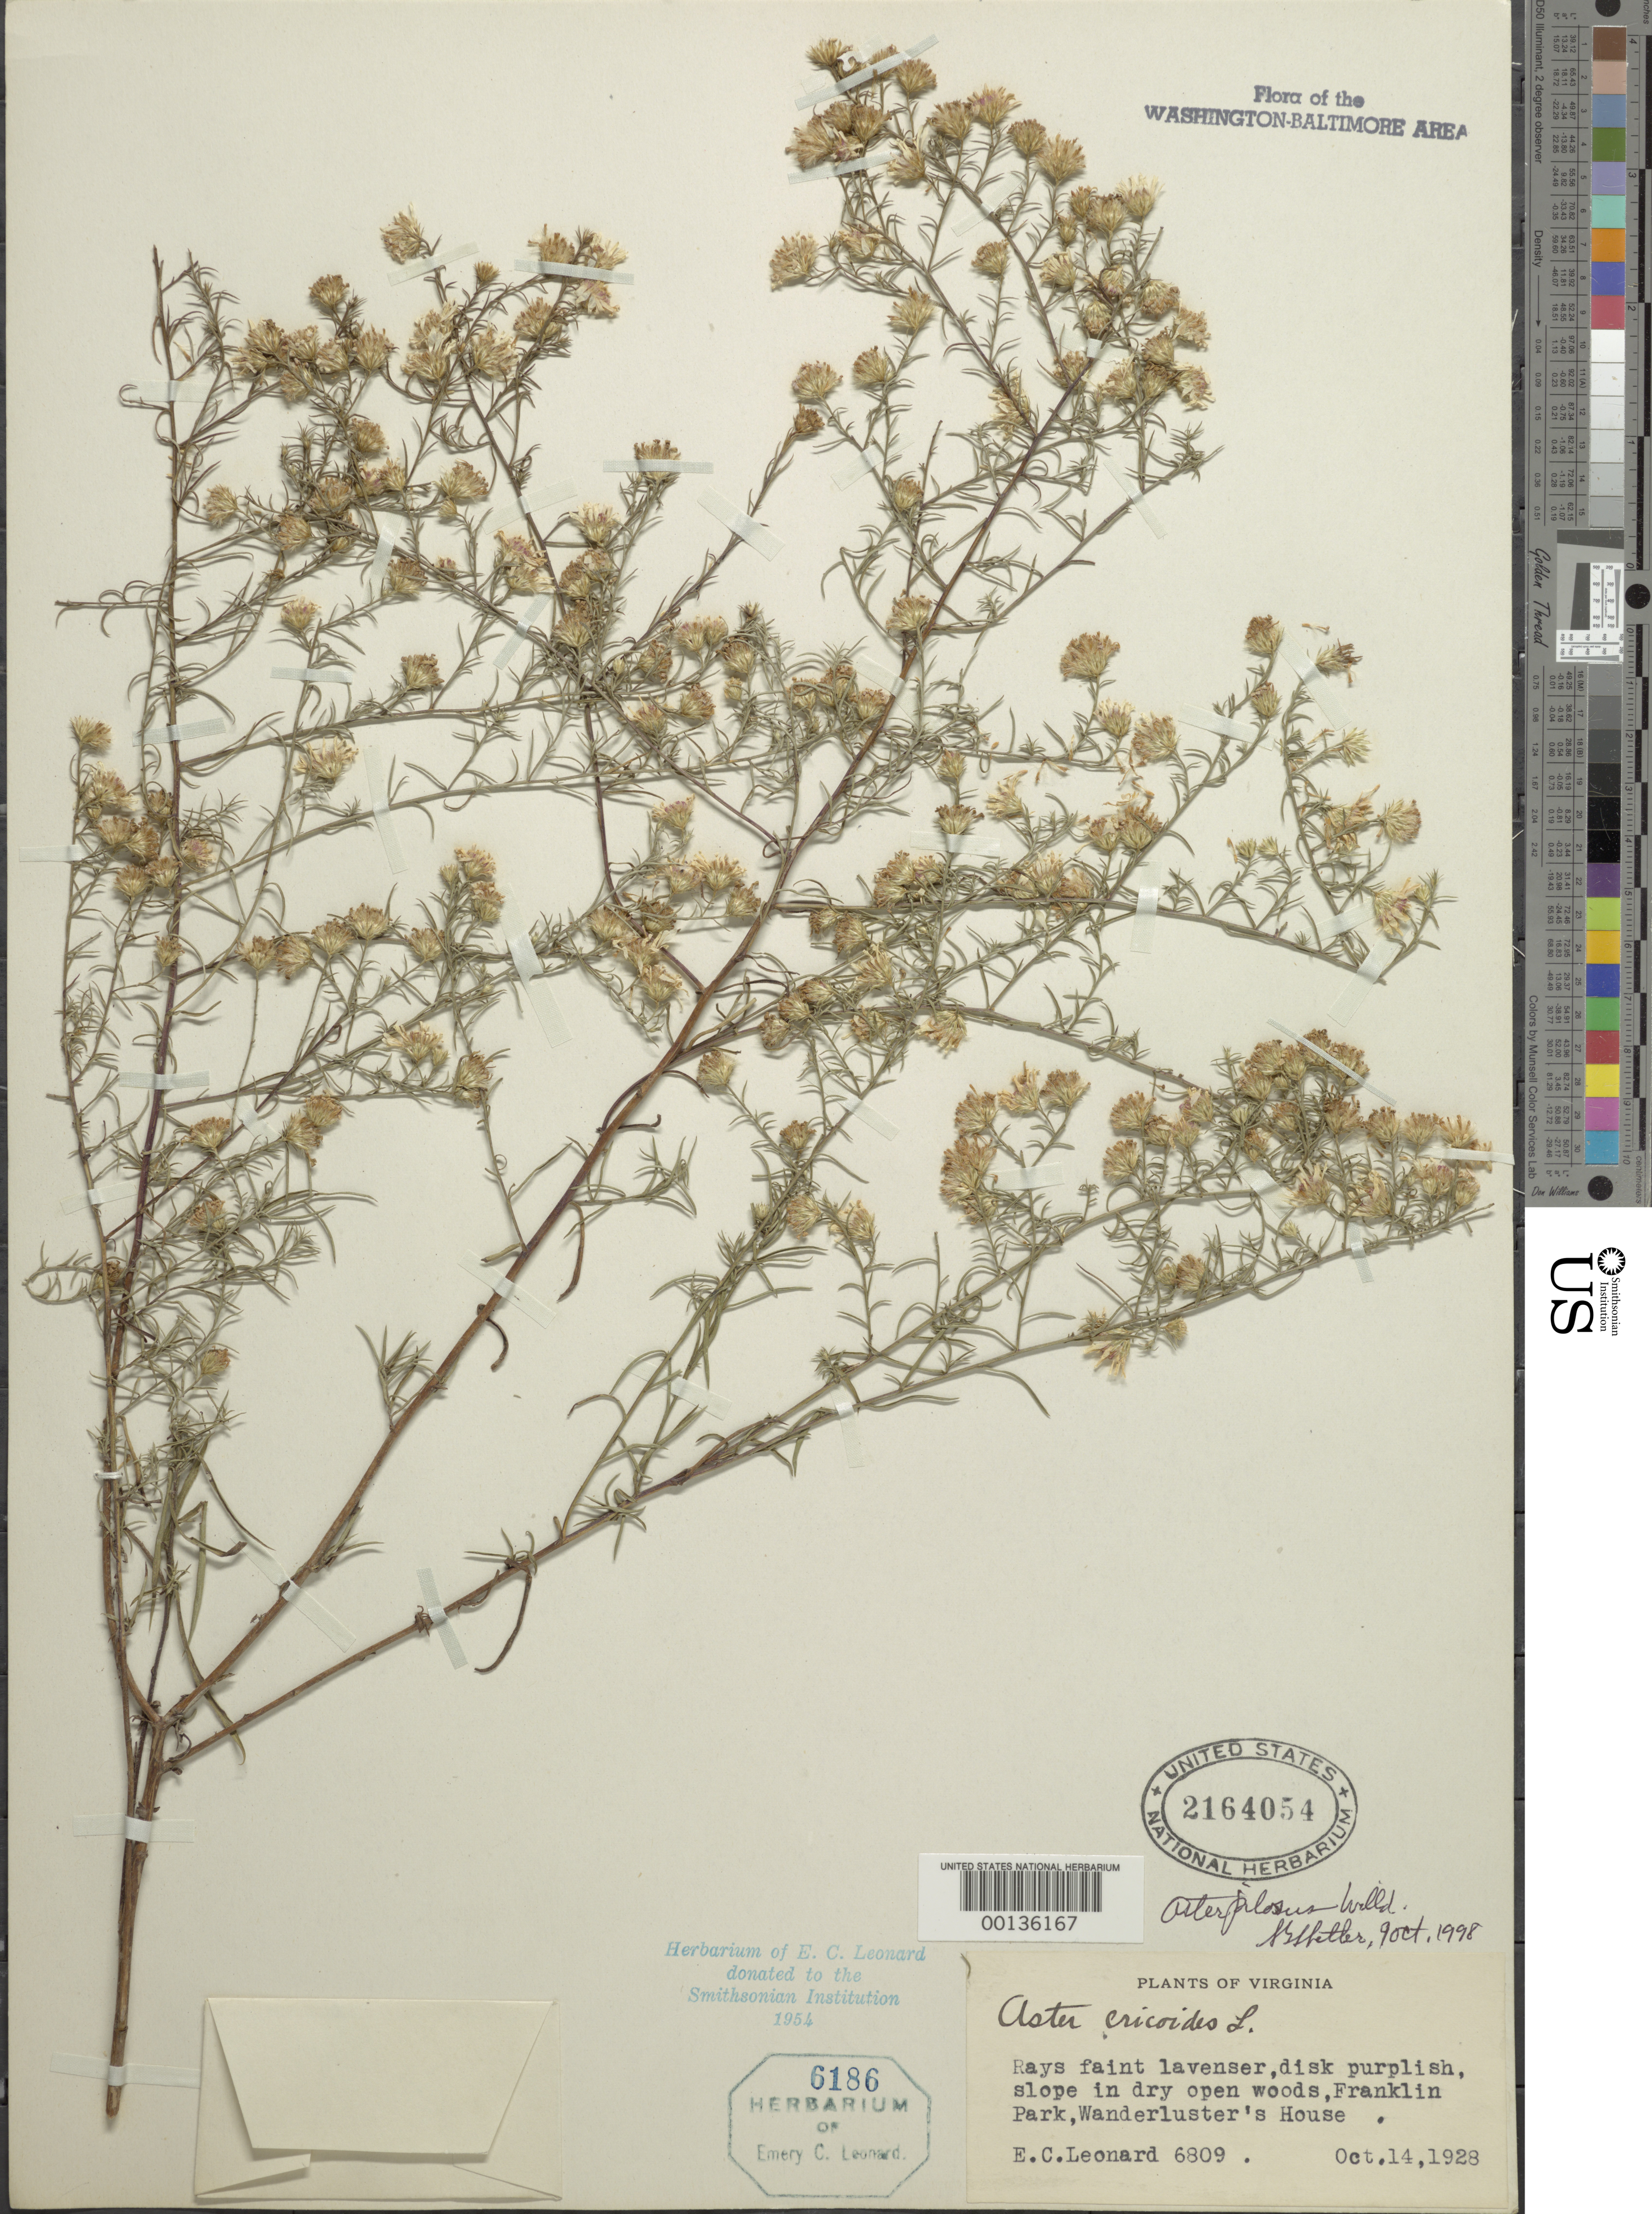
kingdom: Plantae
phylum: Tracheophyta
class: Magnoliopsida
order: Asterales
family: Asteraceae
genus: Symphyotrichum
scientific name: Symphyotrichum pilosum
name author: (Willd.) G.L. Nesom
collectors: E. C. Leonard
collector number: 6809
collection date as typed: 14 Oct 1928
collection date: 1928-10-14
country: United States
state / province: Virginia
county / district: Fairfax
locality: Franklin Park Wanderlusters House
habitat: Dry open woods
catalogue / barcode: US 2164054